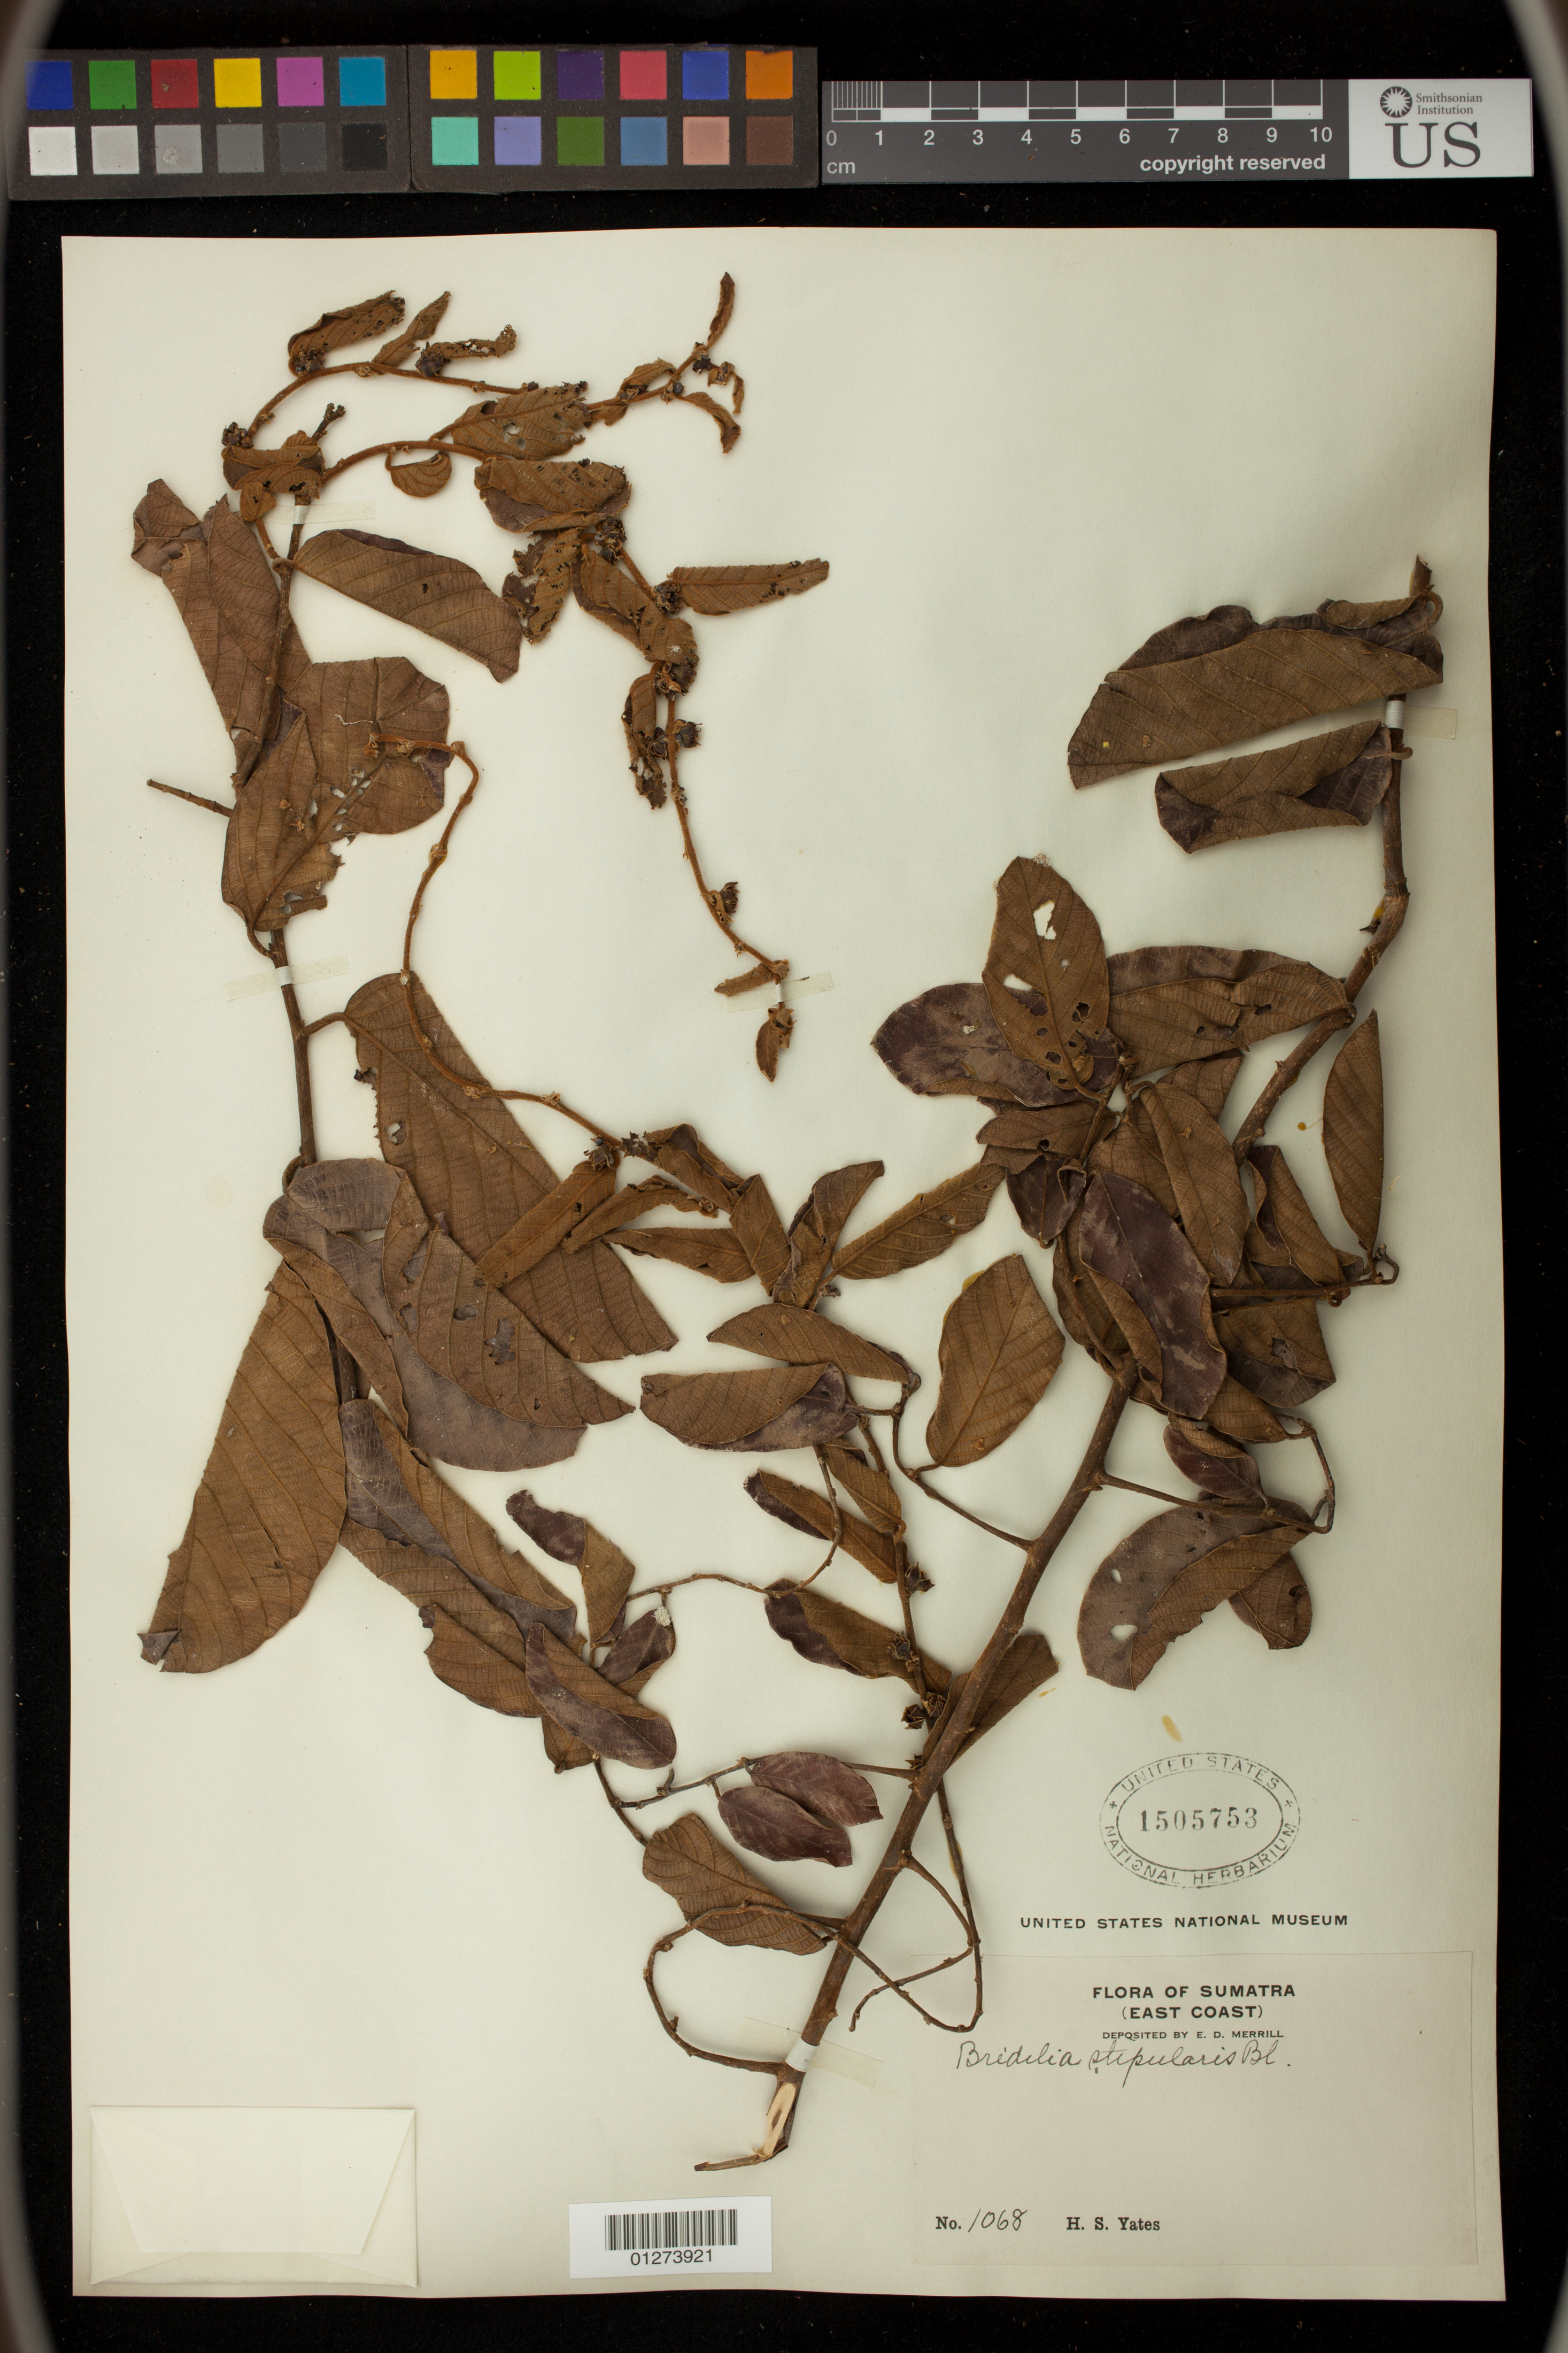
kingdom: Plantae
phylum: Tracheophyta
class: Magnoliopsida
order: Malpighiales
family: Phyllanthaceae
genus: Bridelia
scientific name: Bridelia stipularis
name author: (L.) Blume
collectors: H. S. Yates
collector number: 1068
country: Indonesia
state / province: Sumatra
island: Sumatra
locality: Sumatra, east coast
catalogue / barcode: US 1505753